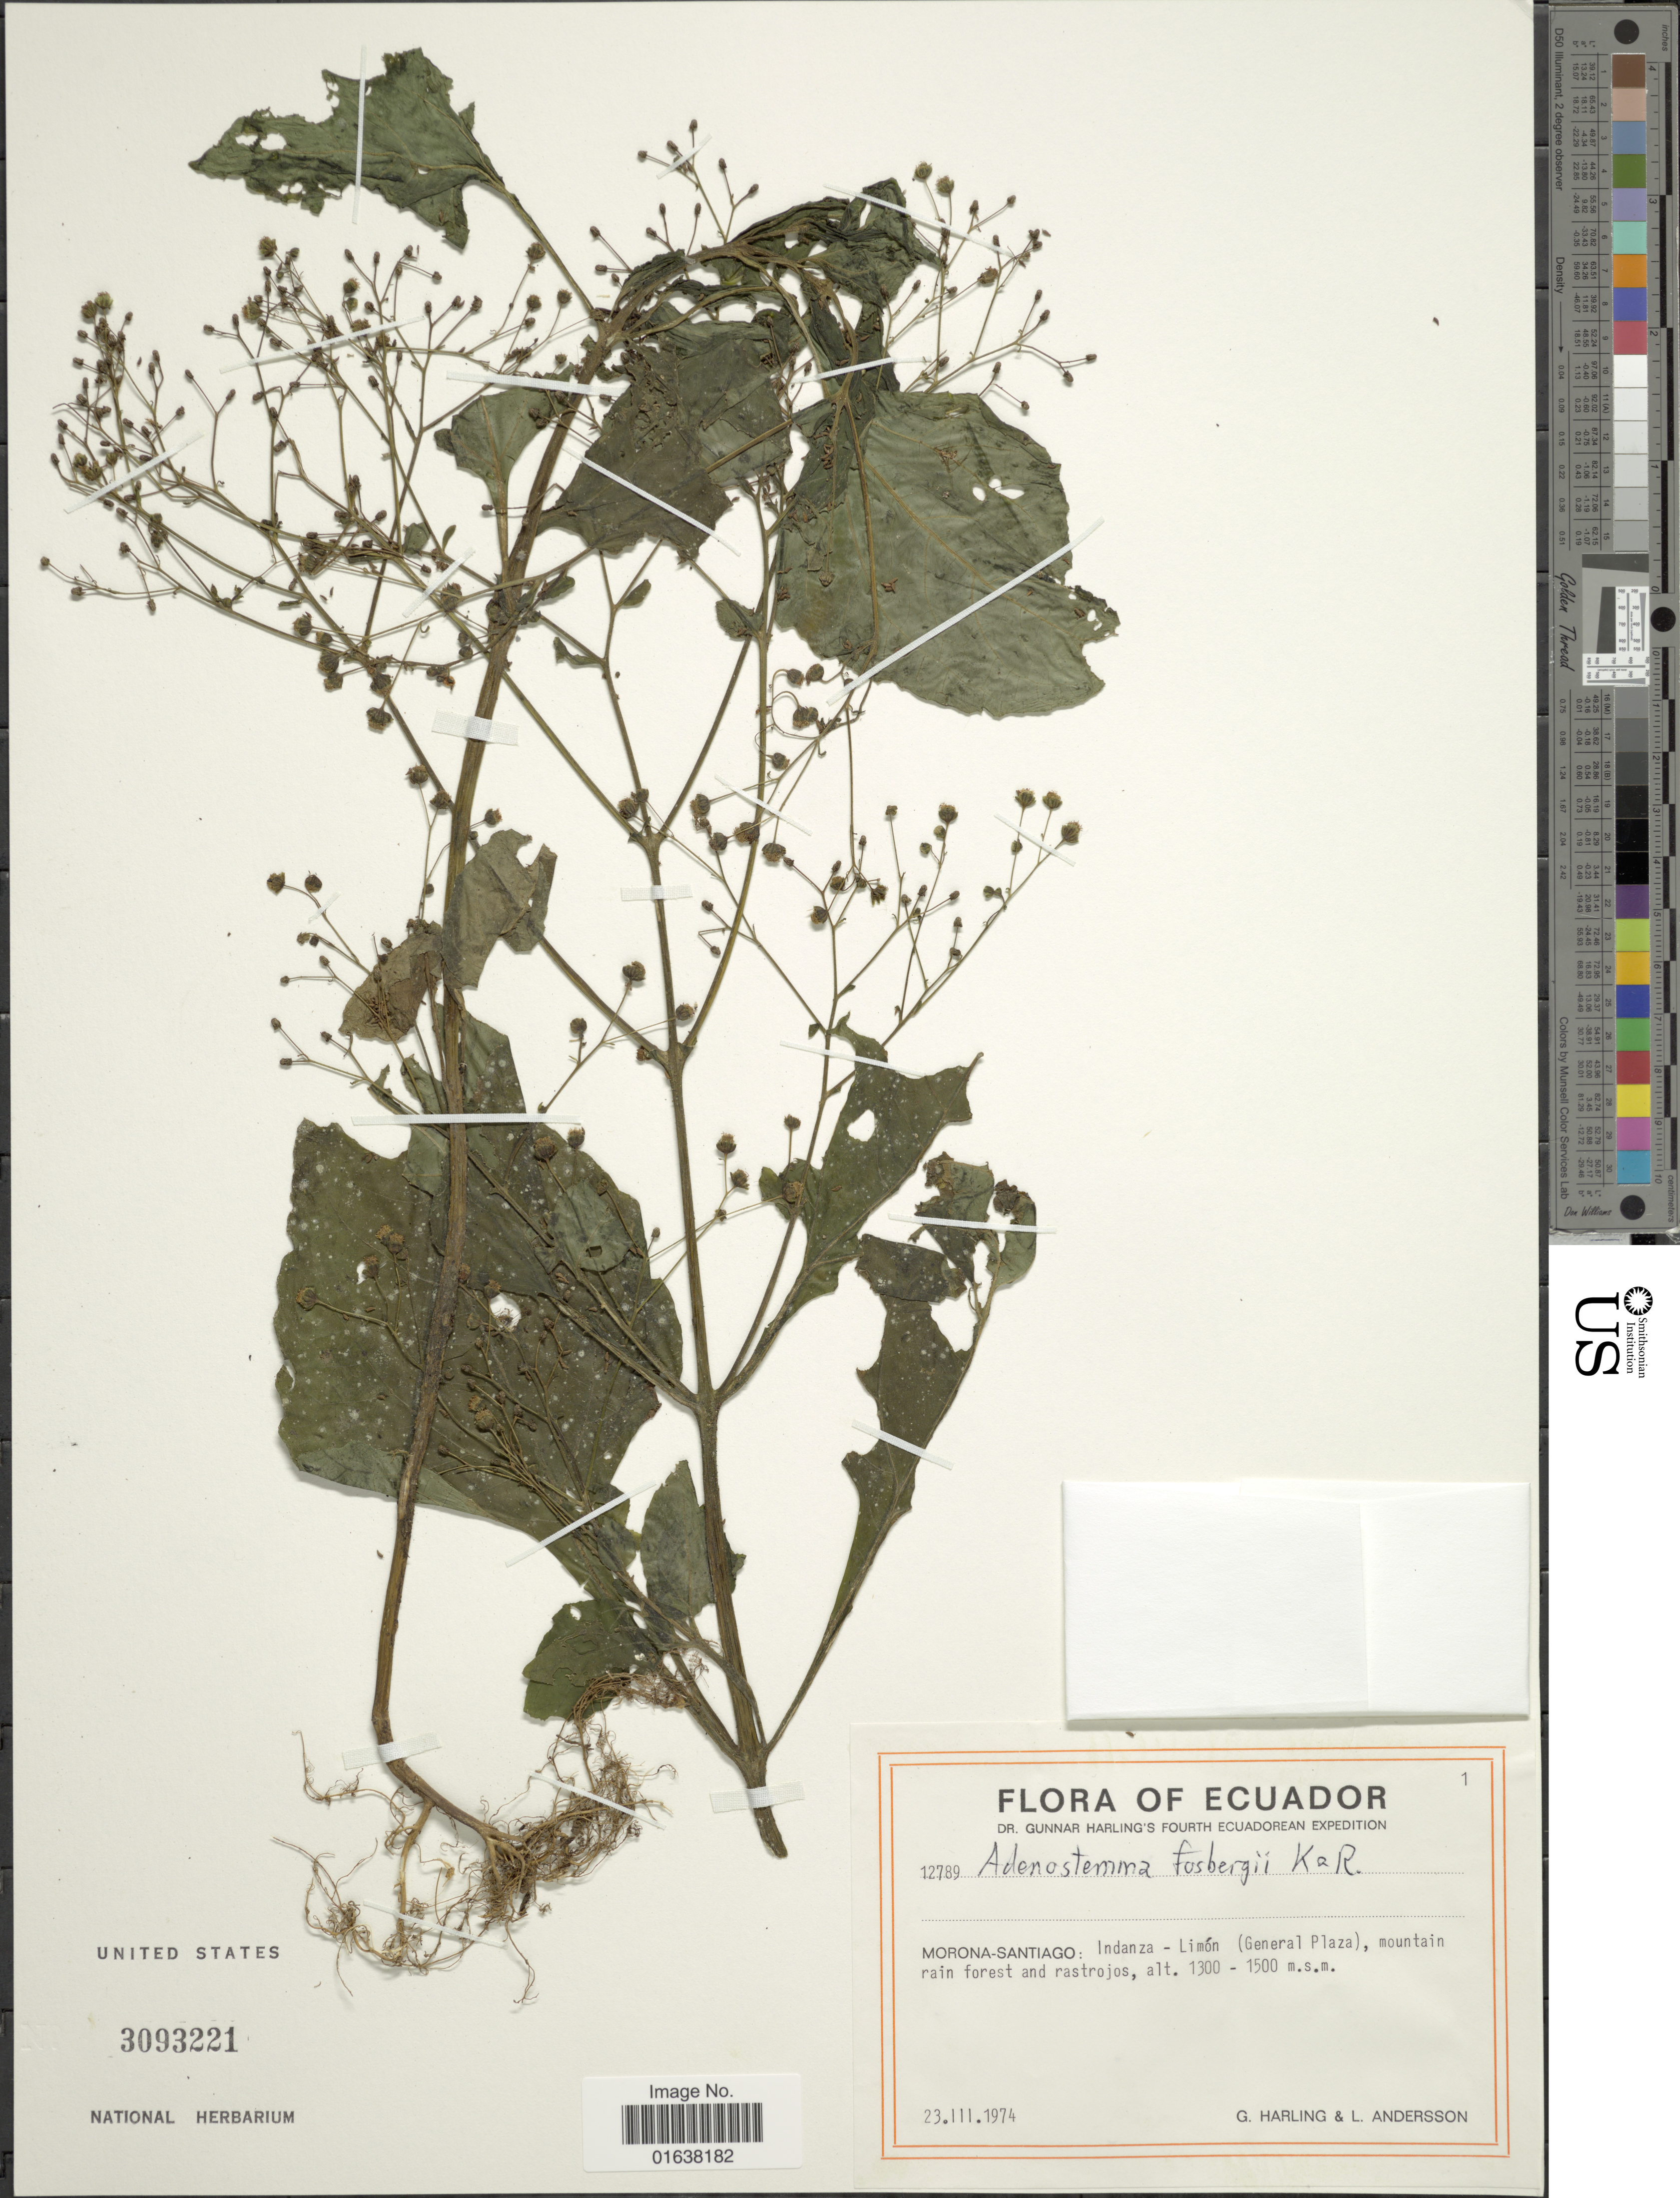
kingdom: Plantae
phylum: Tracheophyta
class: Magnoliopsida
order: Asterales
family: Asteraceae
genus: Adenostemma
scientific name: Adenostemma fosbergii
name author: R.M. King & H. Rob.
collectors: G. Harling & L. Andersson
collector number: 12789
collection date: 1974-03-23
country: Ecuador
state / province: Morona-Santiago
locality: Indanza - Limon (General Plaza), mountain rain forest and rastrojas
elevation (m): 1300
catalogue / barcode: US 3093221